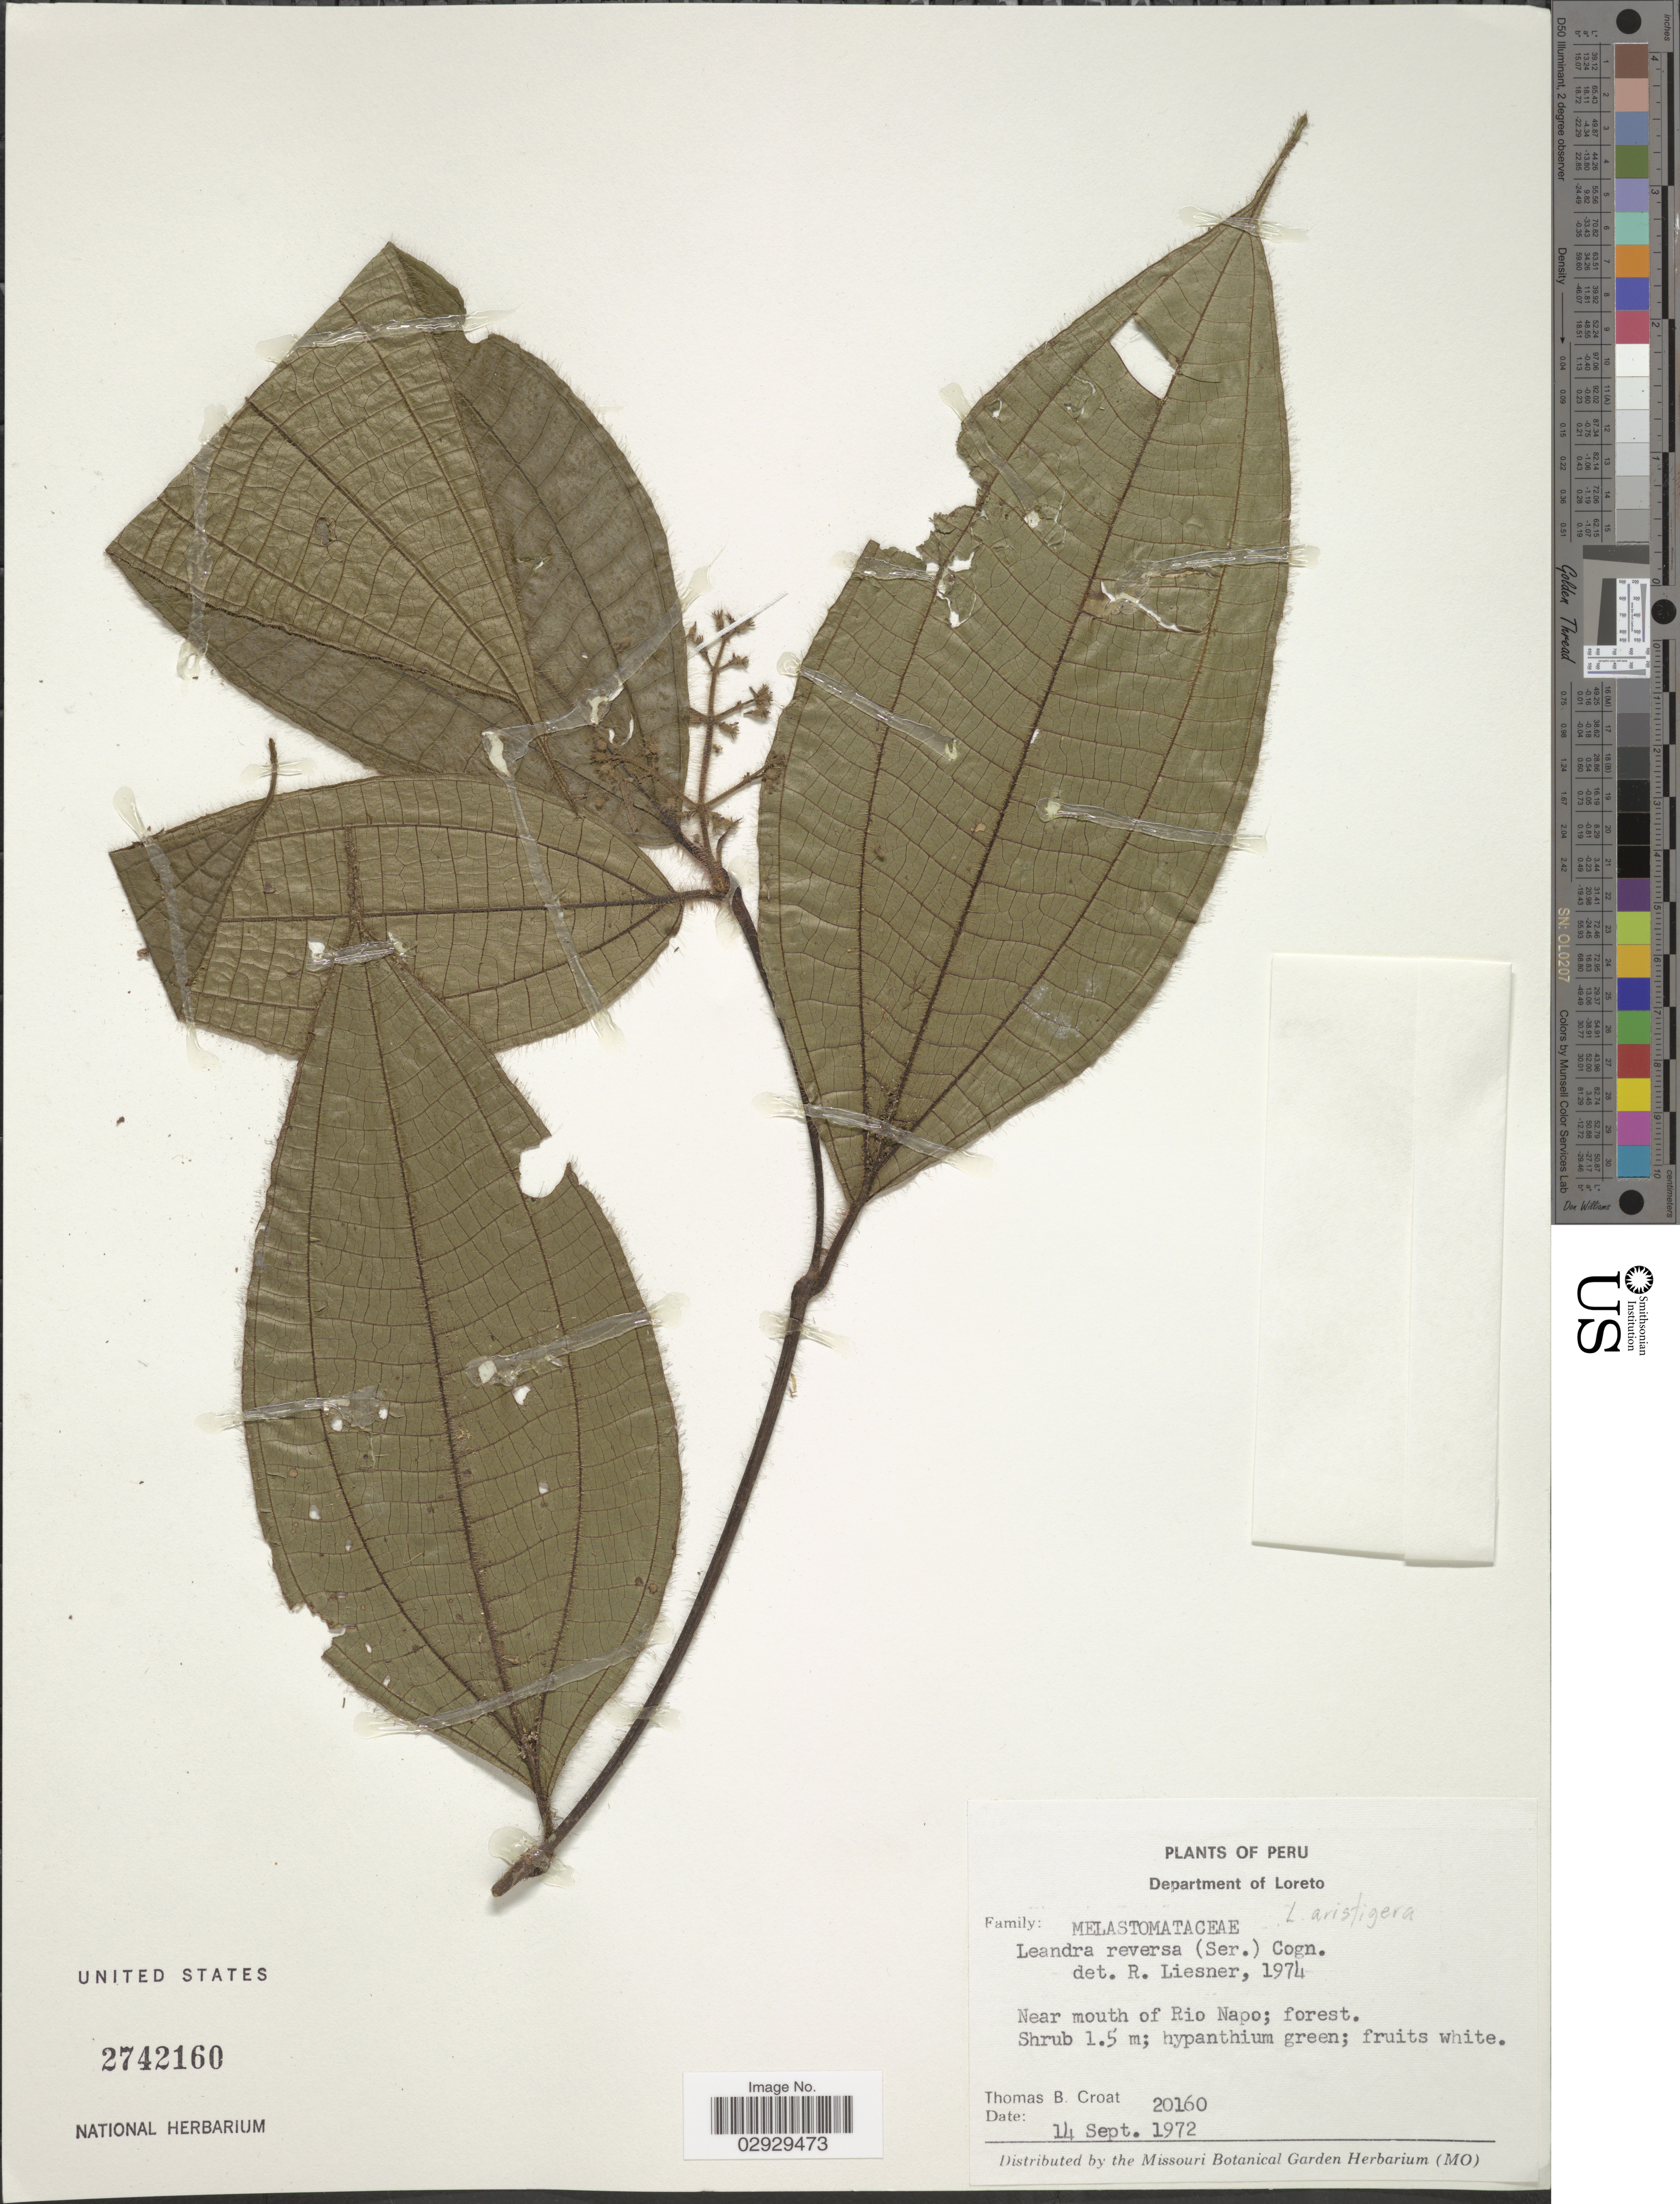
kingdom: Plantae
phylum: Tracheophyta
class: Magnoliopsida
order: Myrtales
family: Melastomataceae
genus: Leandra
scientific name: Leandra aristigera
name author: (Naudin) Cogn.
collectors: T. B. Croat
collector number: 20160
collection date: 1972-09-14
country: Peru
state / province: Loreto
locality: Department of Loreto. Near mouth of Rio Napo; forest.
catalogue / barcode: US 2742160